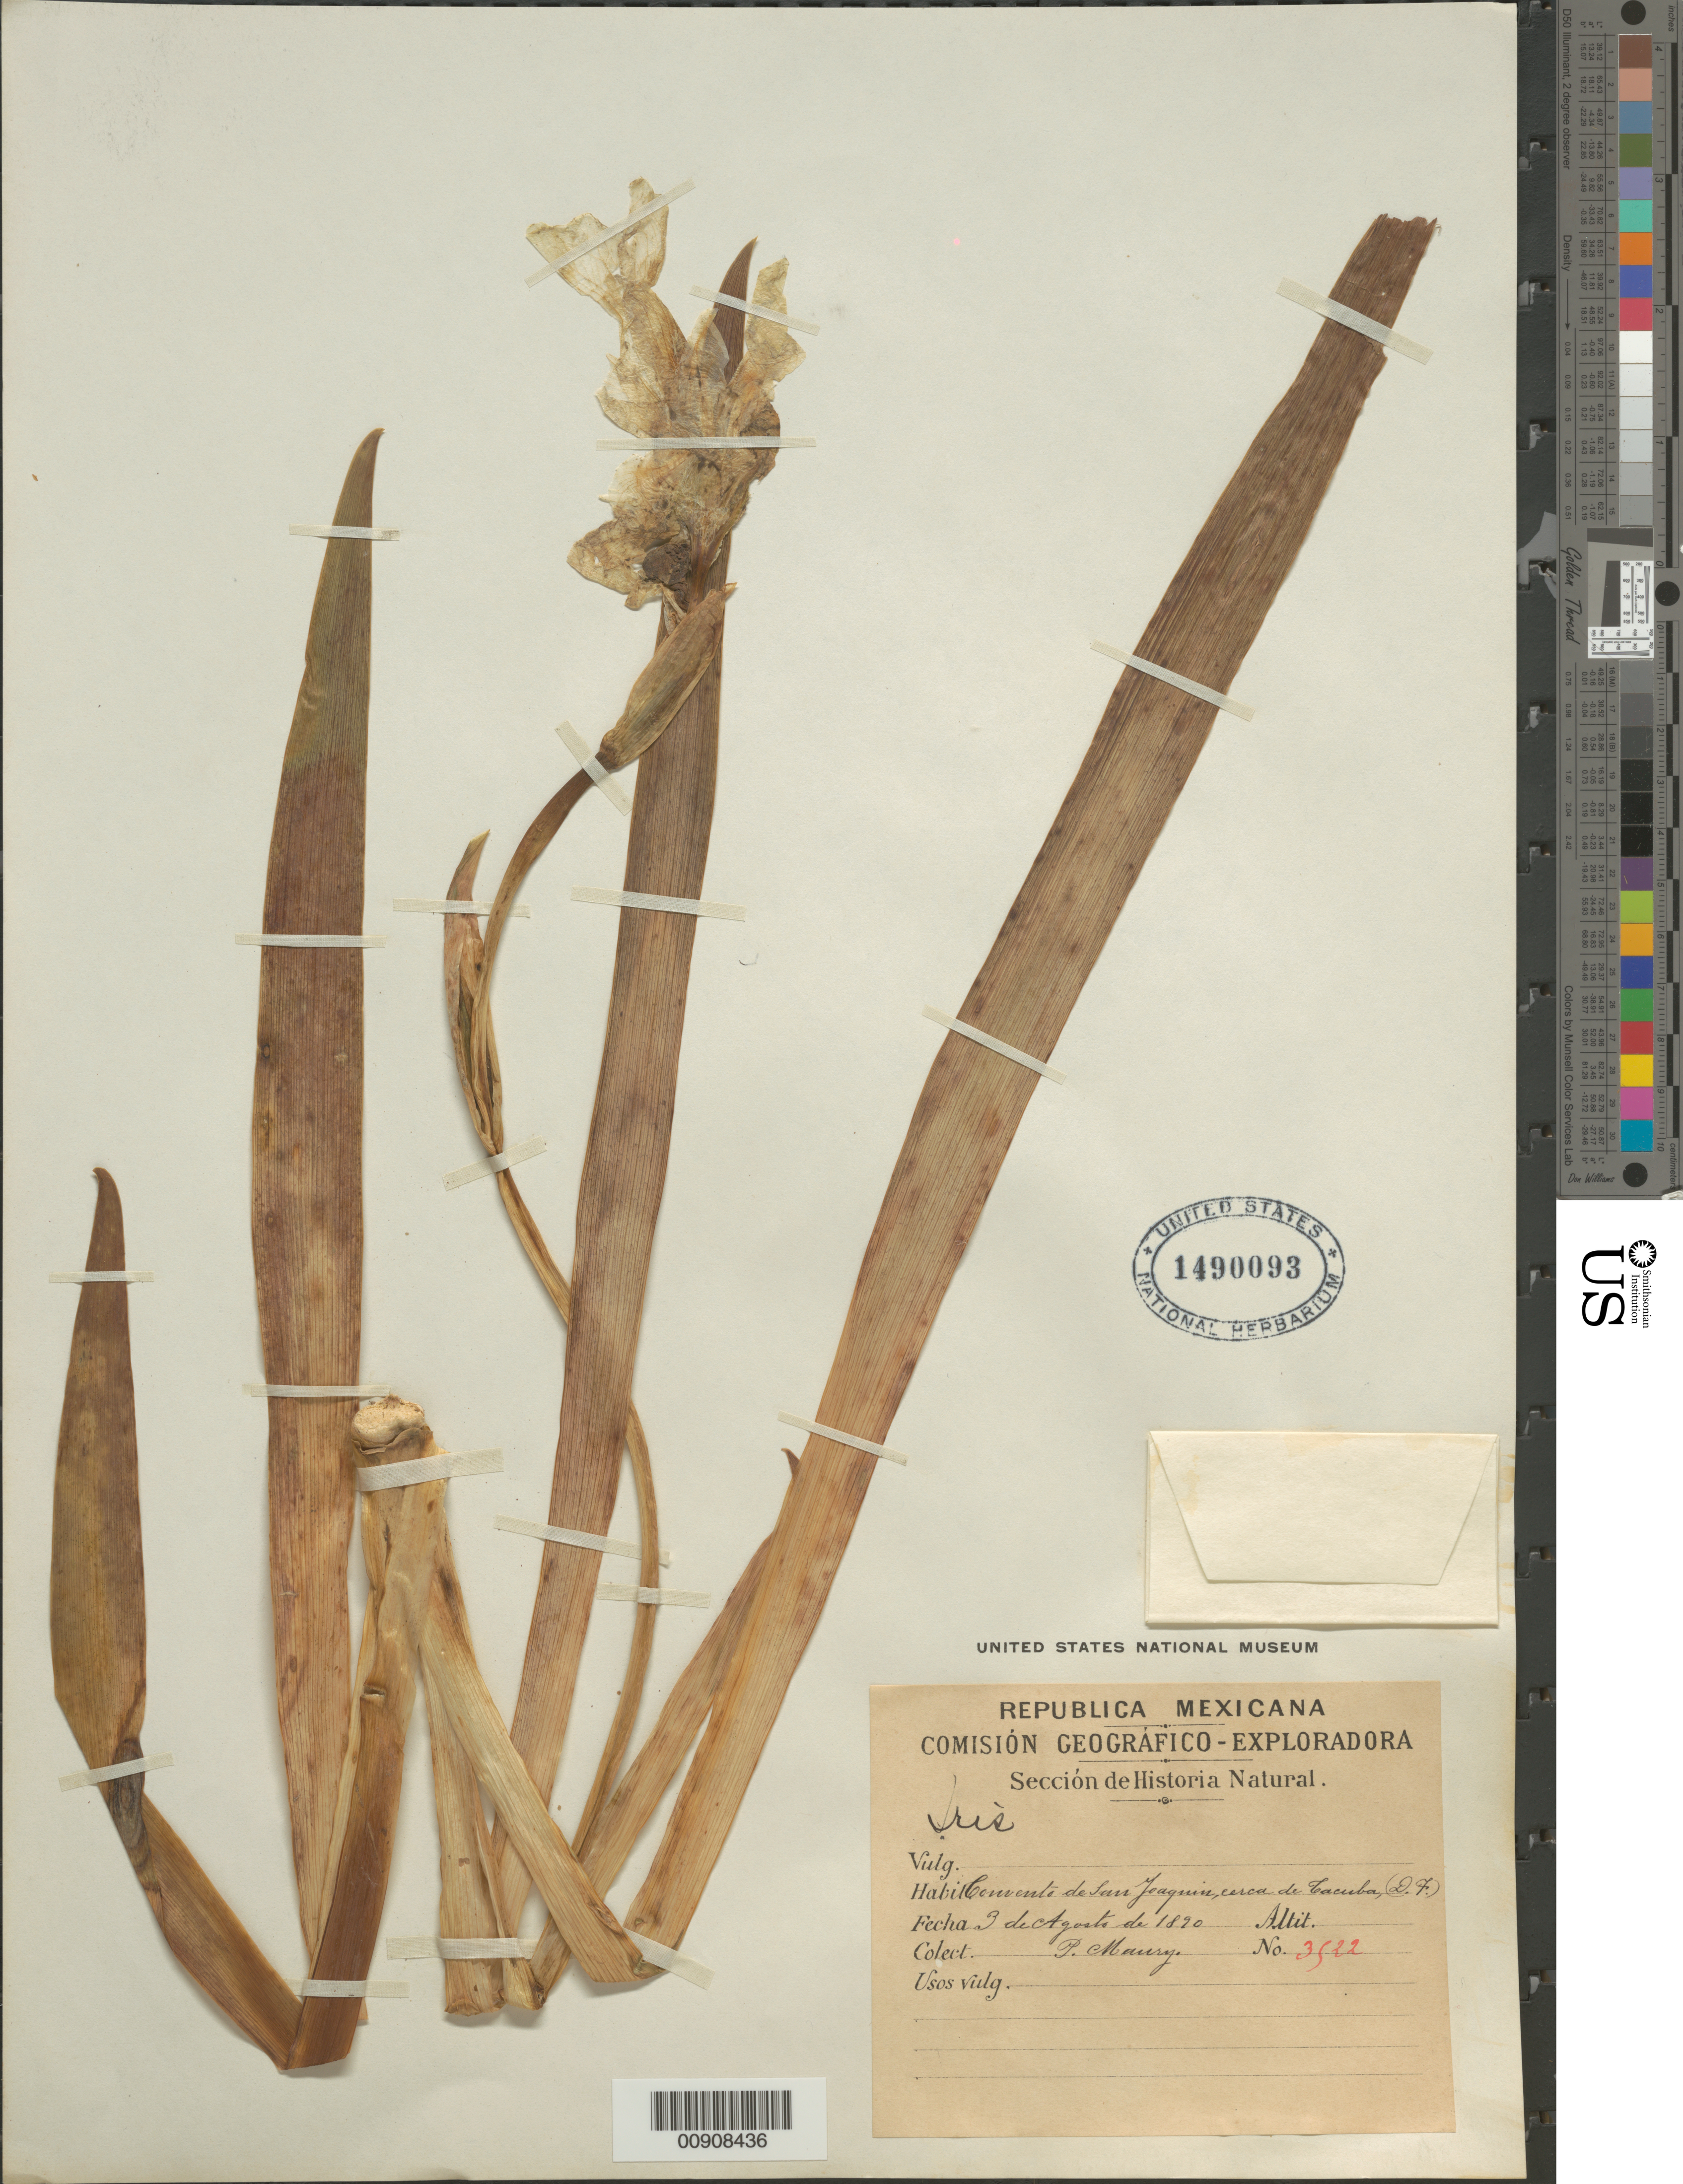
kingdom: Plantae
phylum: Tracheophyta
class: Liliopsida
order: Asparagales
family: Iridaceae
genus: Iris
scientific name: Iris sp.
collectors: P. J. Maury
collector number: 3522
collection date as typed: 03 Aug 1890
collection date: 1890-08-03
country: Mexico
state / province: Distrito Federal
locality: Convento de San Joaquín, cerca de Tacuba (D.F.)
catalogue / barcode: US 1490093